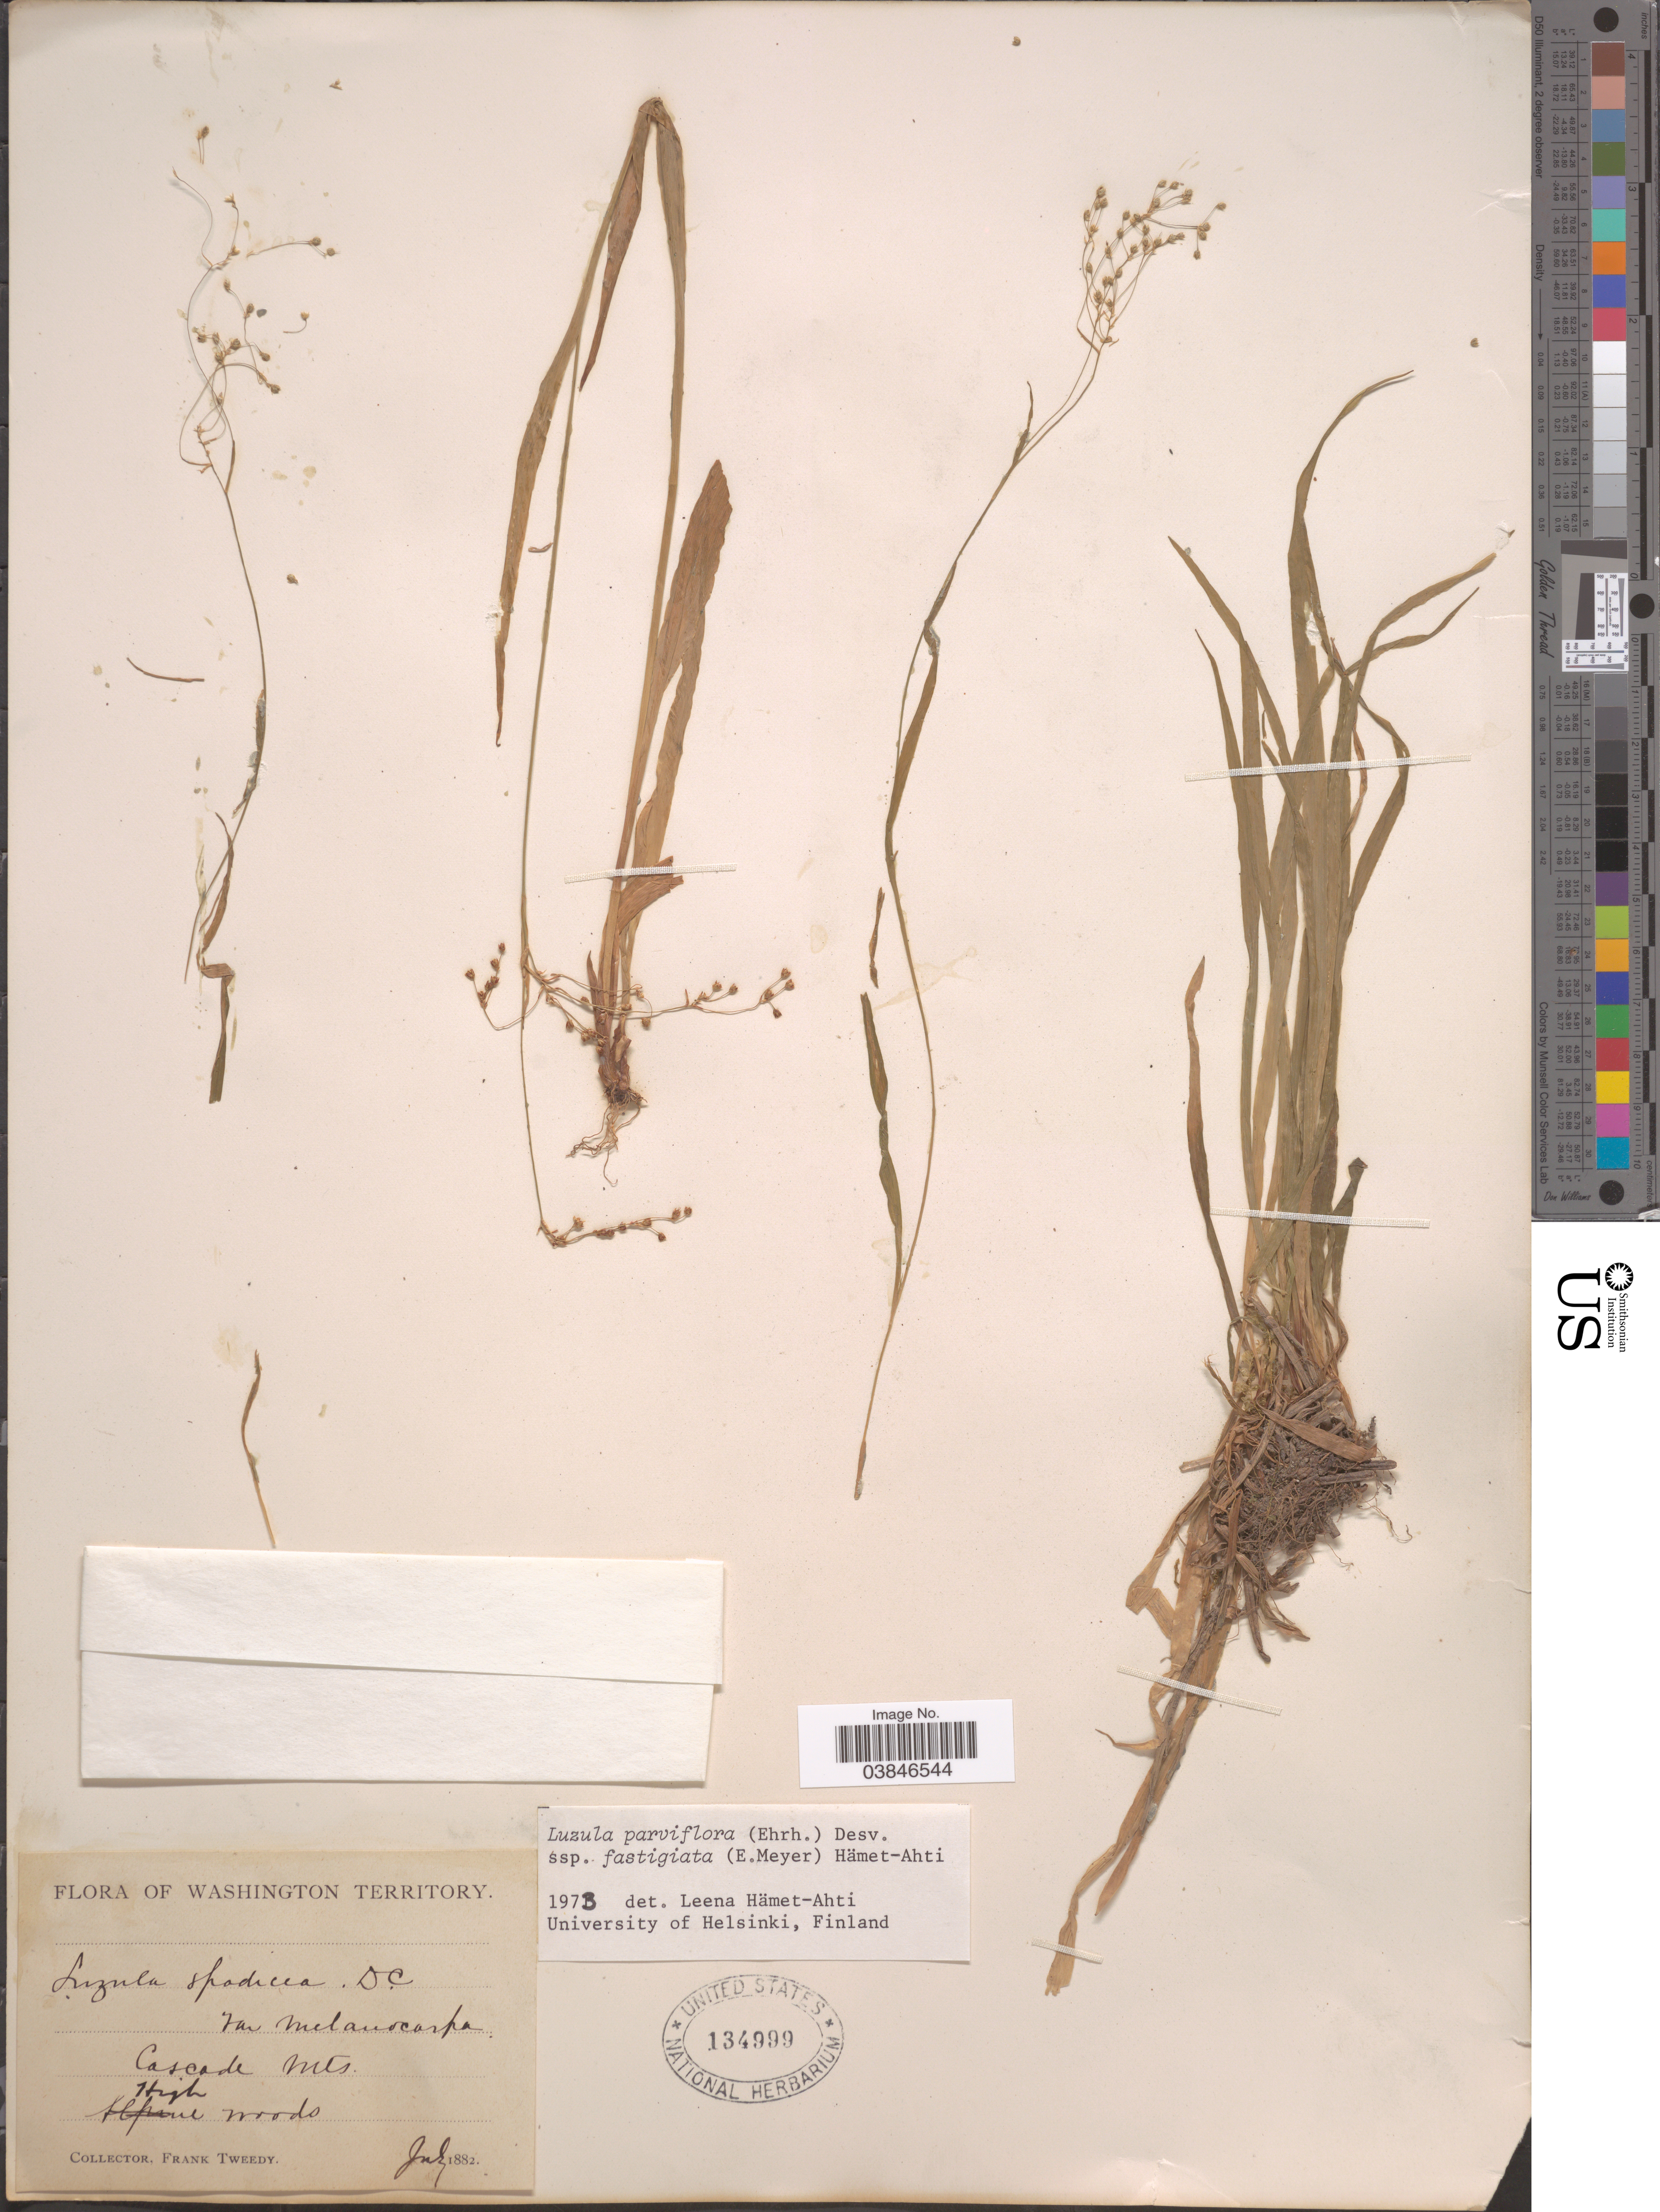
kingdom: Plantae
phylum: Tracheophyta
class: Liliopsida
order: Poales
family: Juncaceae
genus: Luzula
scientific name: Luzula parviflora subsp. fastigiata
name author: Buchenau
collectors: F. Tweedy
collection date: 1882-07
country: United States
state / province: Washington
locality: Washington Territory. Cascade Mts. High woods.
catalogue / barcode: US 134999